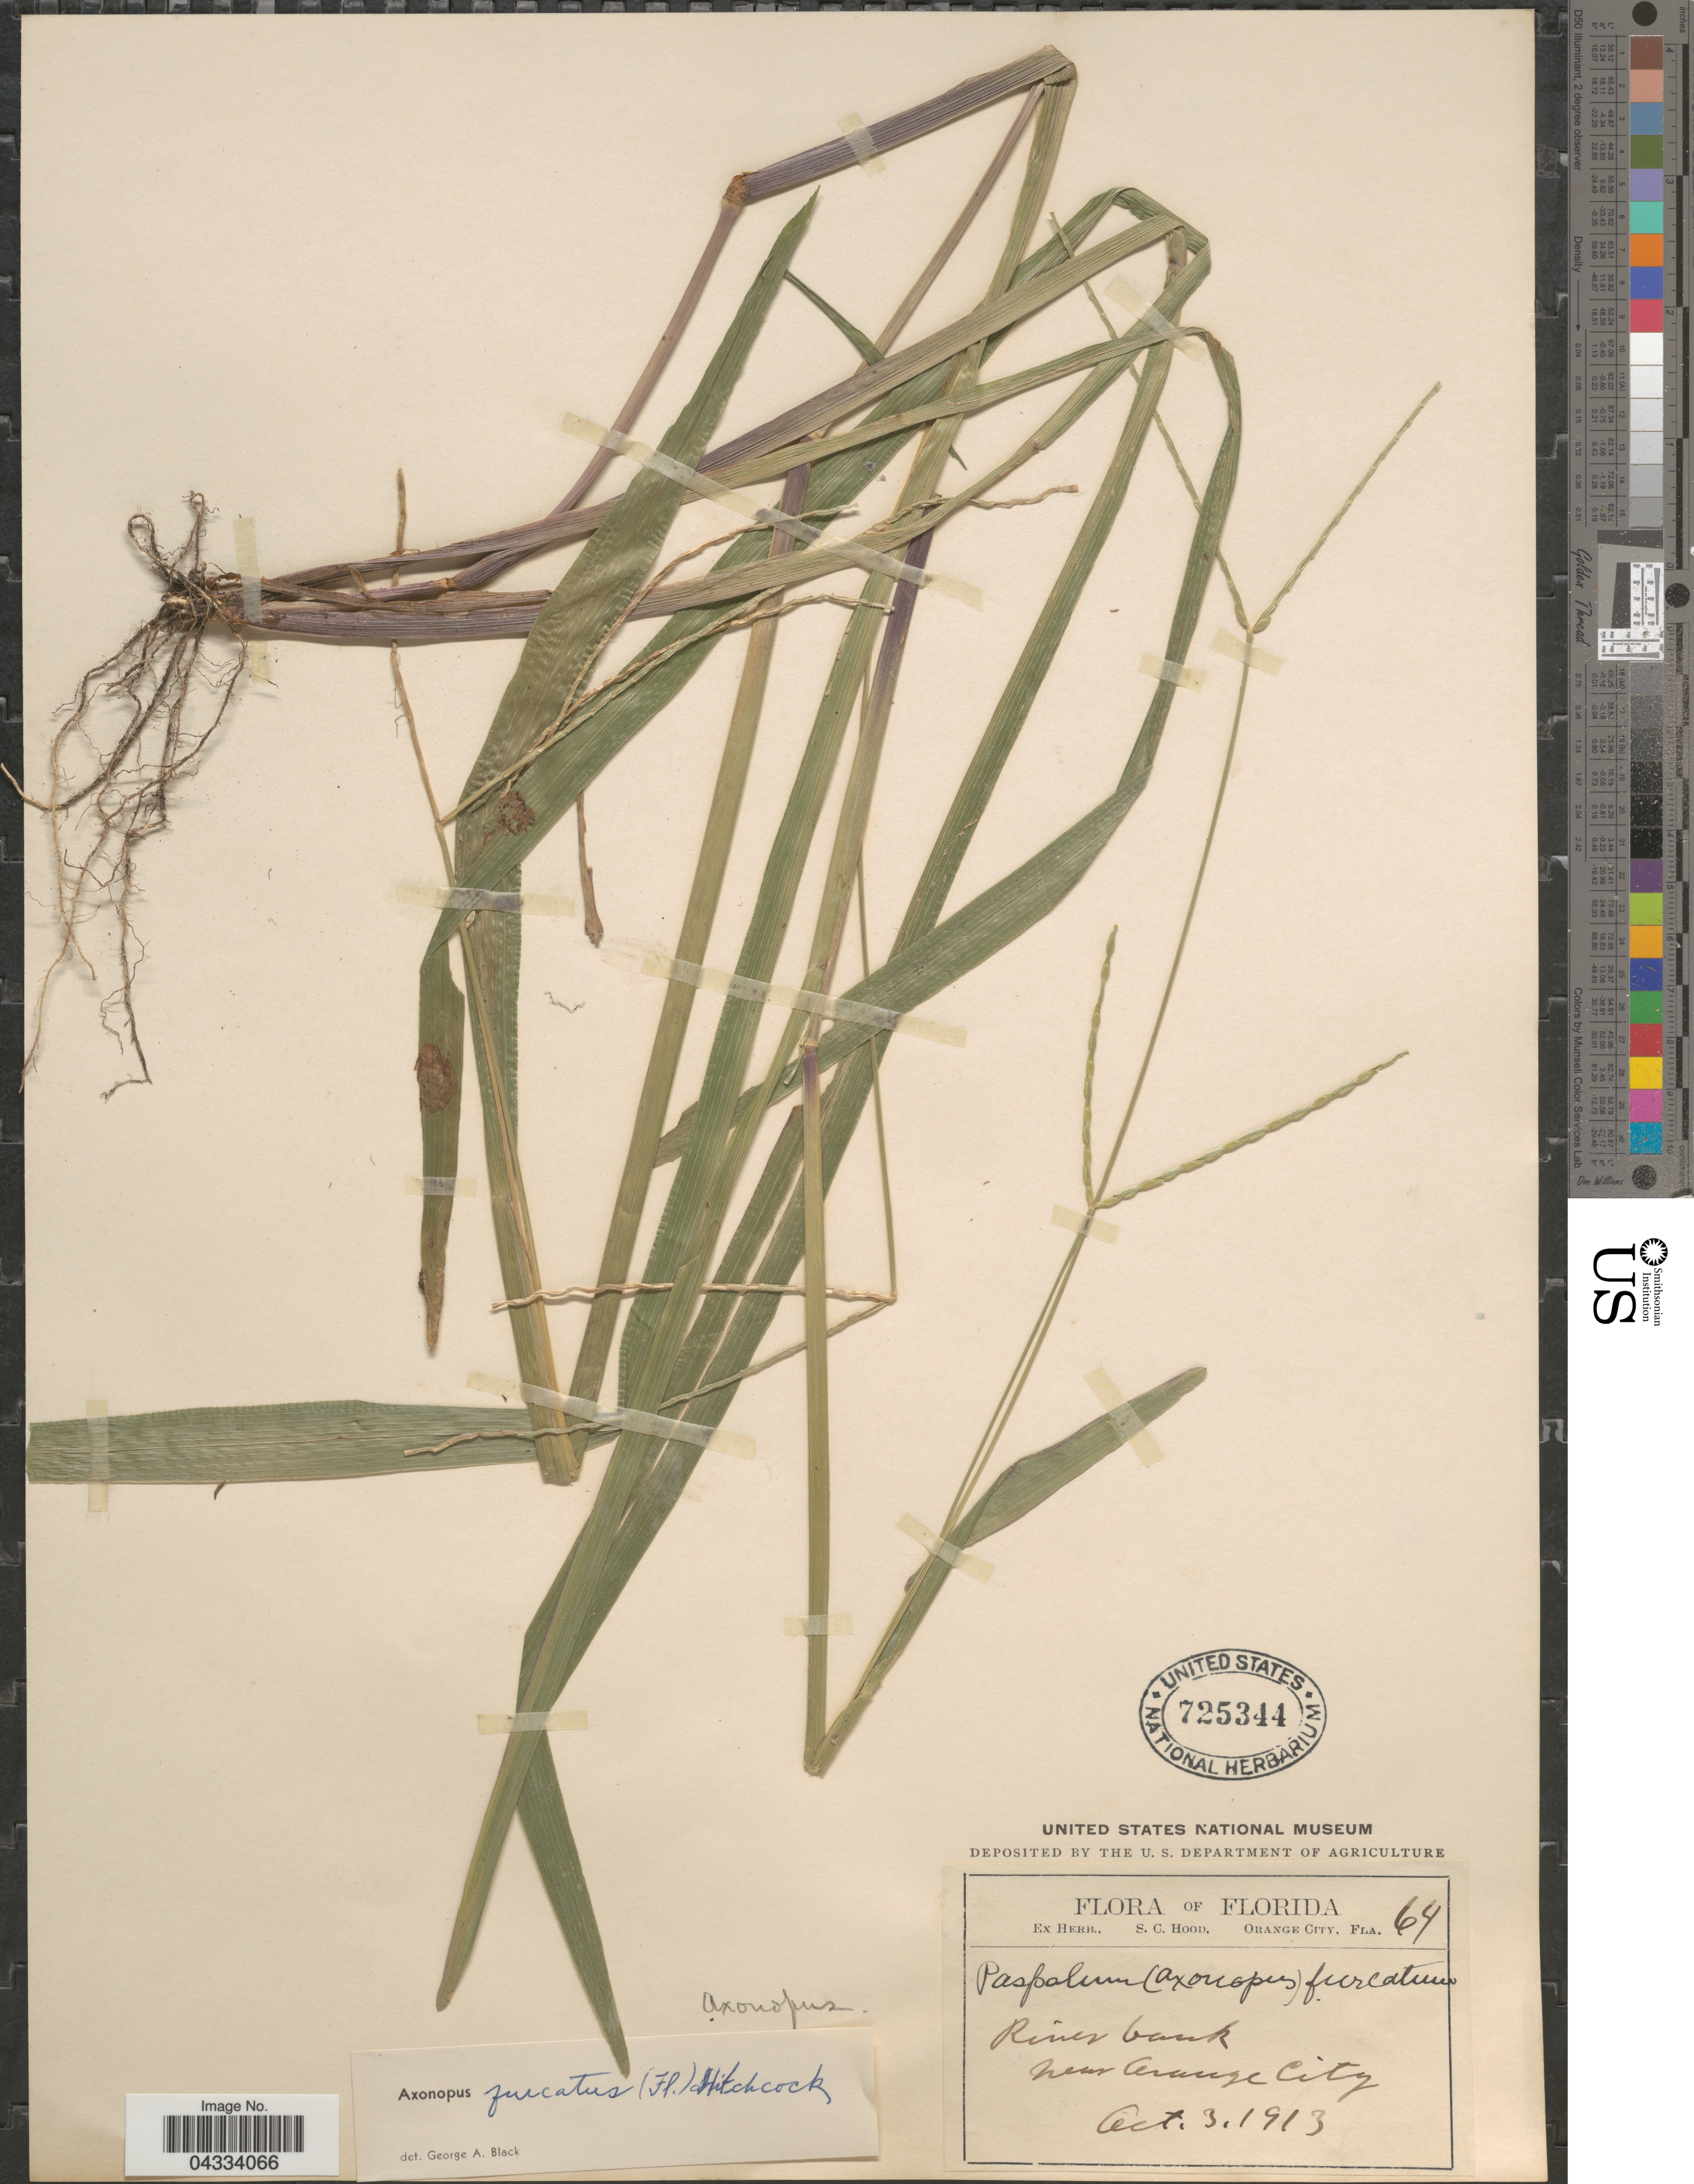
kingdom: Plantae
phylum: Tracheophyta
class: Liliopsida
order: Poales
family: Poaceae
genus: Axonopus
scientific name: Axonopus furcatus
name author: (Flüggé) Hitchc.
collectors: Ex herb. S. C. Hood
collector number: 64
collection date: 1913-10-03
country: United States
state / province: Florida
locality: River bank. Near Orange City.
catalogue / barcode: US 725344